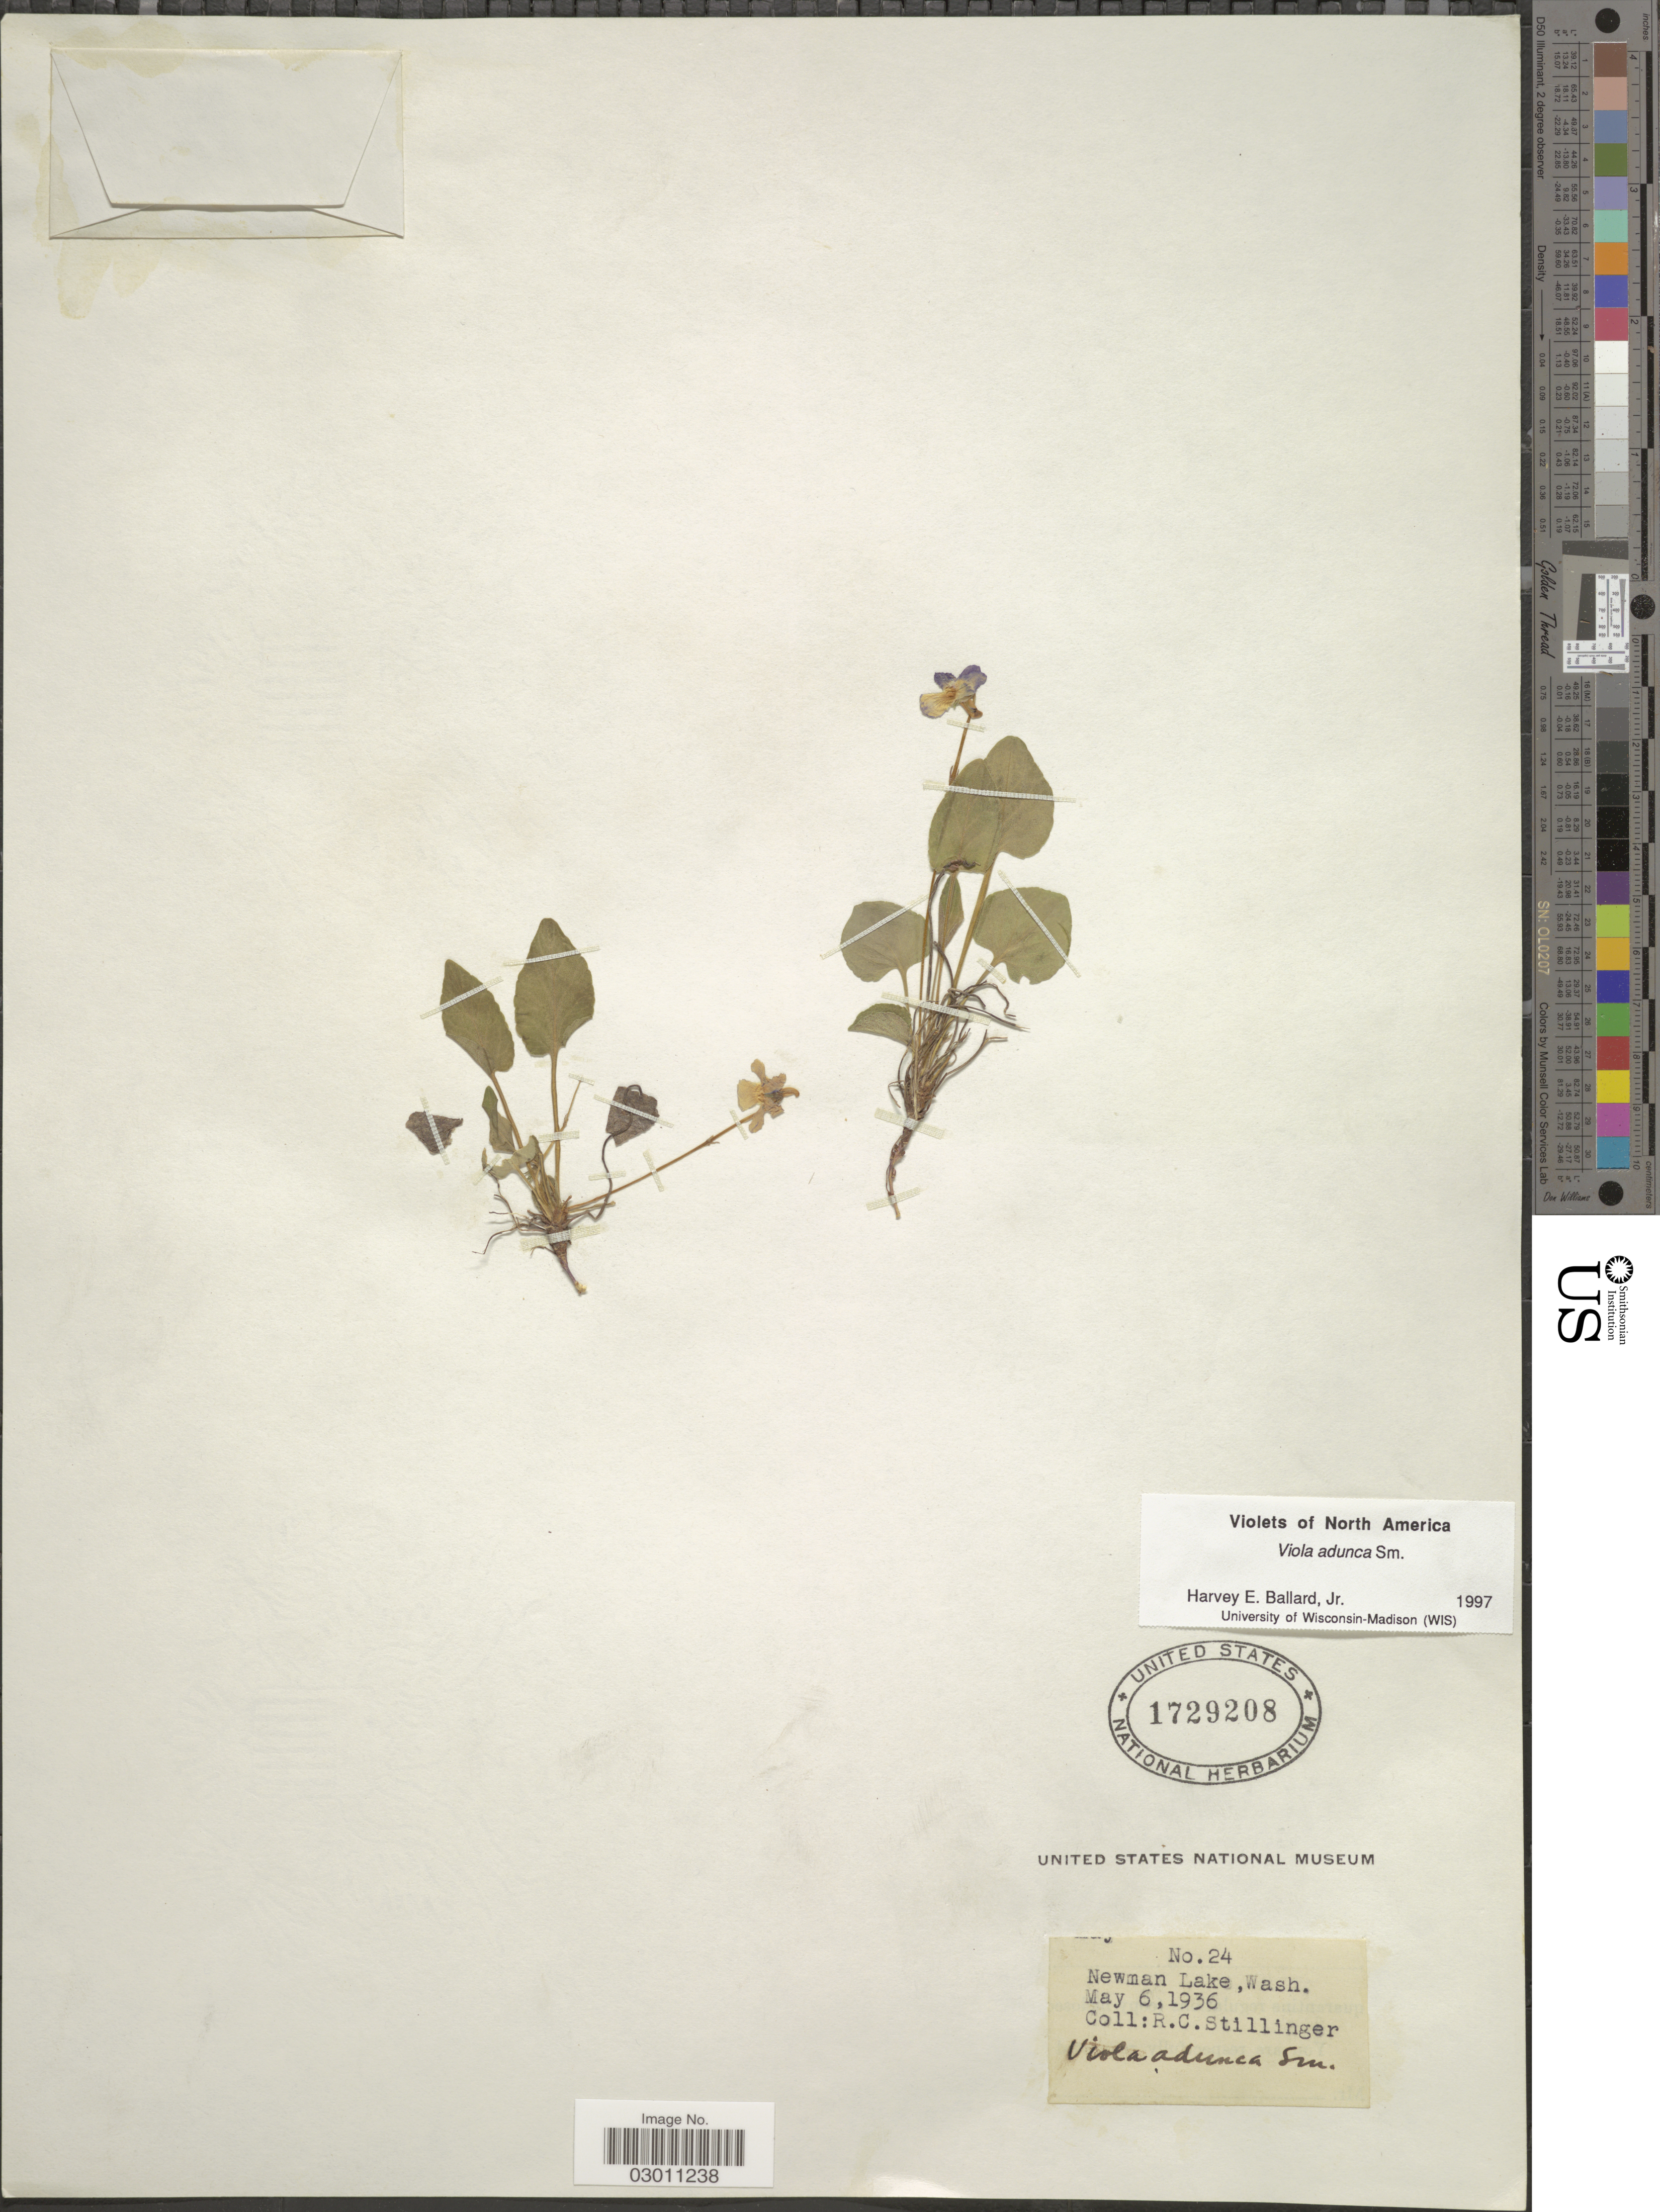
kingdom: Plantae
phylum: Tracheophyta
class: Magnoliopsida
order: Malpighiales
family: Violaceae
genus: Viola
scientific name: Viola adunca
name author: Sm.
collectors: R. Stillinger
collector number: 24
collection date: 1936-05-06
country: United States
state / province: Washington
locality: Newman Lake, Wash.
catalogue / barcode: US 1729208